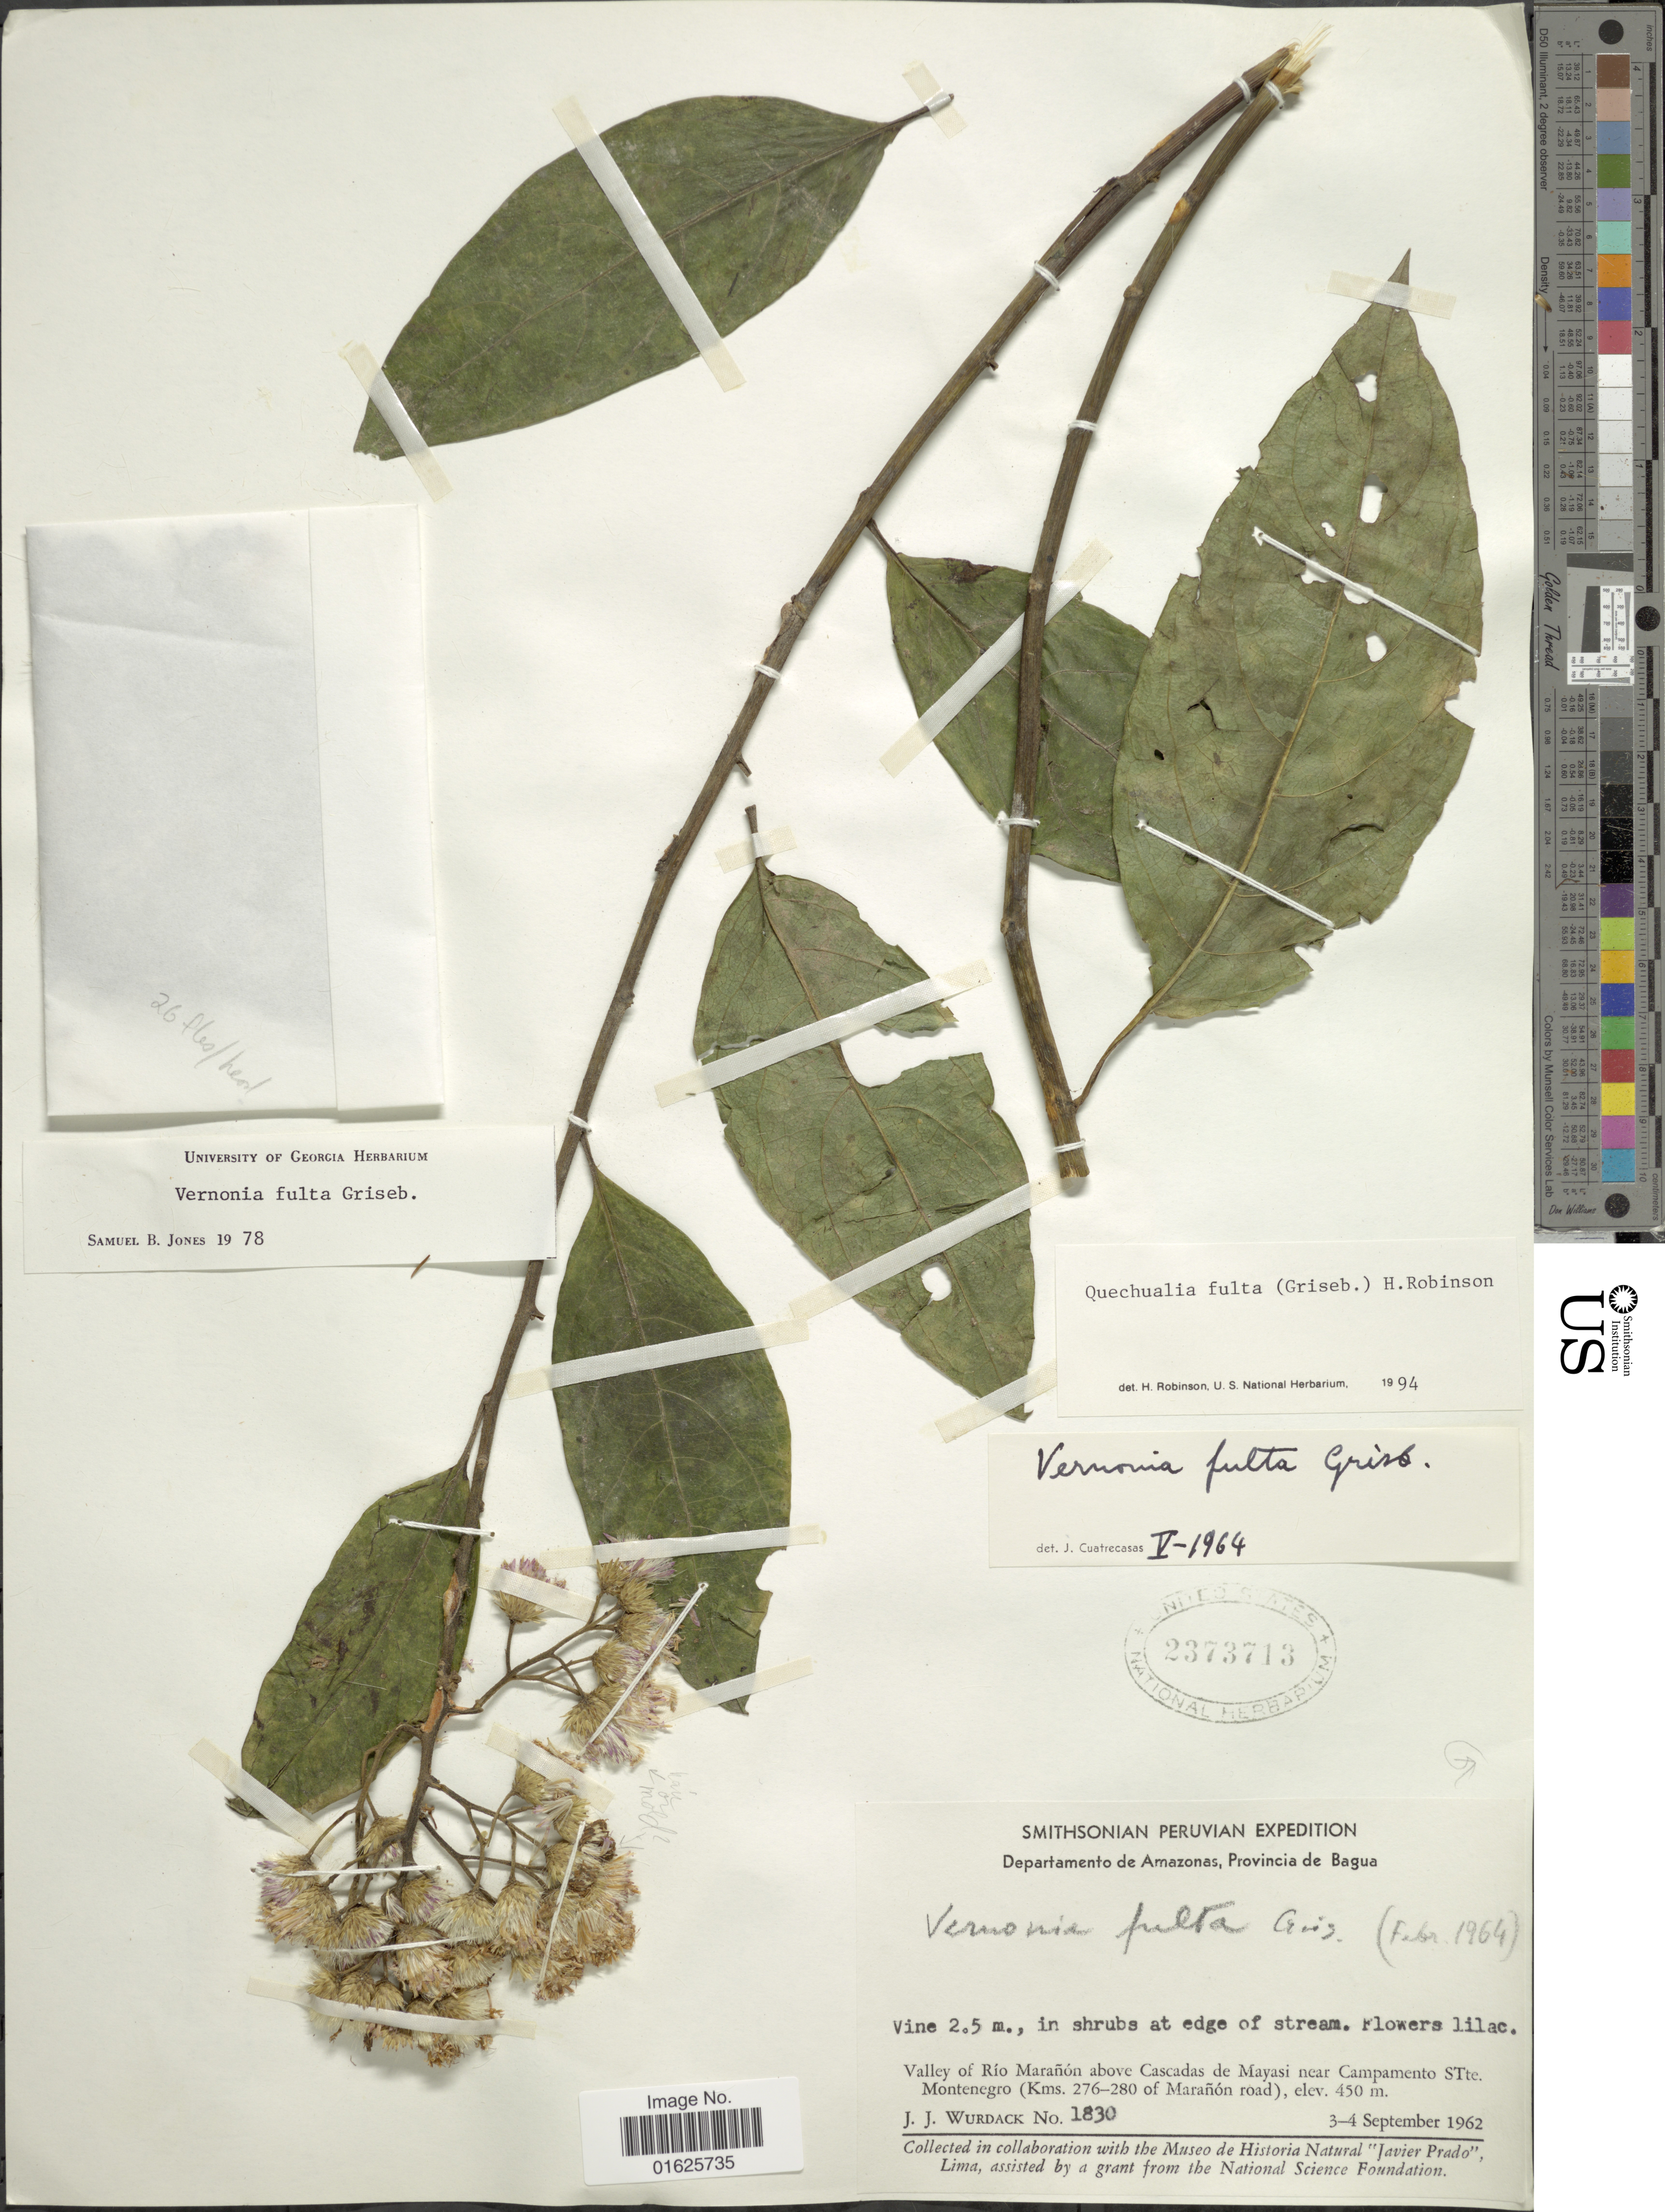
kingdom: Plantae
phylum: Tracheophyta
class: Magnoliopsida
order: Asterales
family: Asteraceae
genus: Quechualia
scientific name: Quechualia fulta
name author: (Griseb.) H. Rob.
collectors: J. J. Wurdack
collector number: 1830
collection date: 1962-09-03/1962-09-04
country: Peru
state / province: Amazonas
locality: Departamento de Amazonas, Provincia de Bagua, Valley of Río Marañón, above de Mayasi near Campamento STte. Montenegro (Kms. 276-280 of Marañón road)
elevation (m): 450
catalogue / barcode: US 2373713